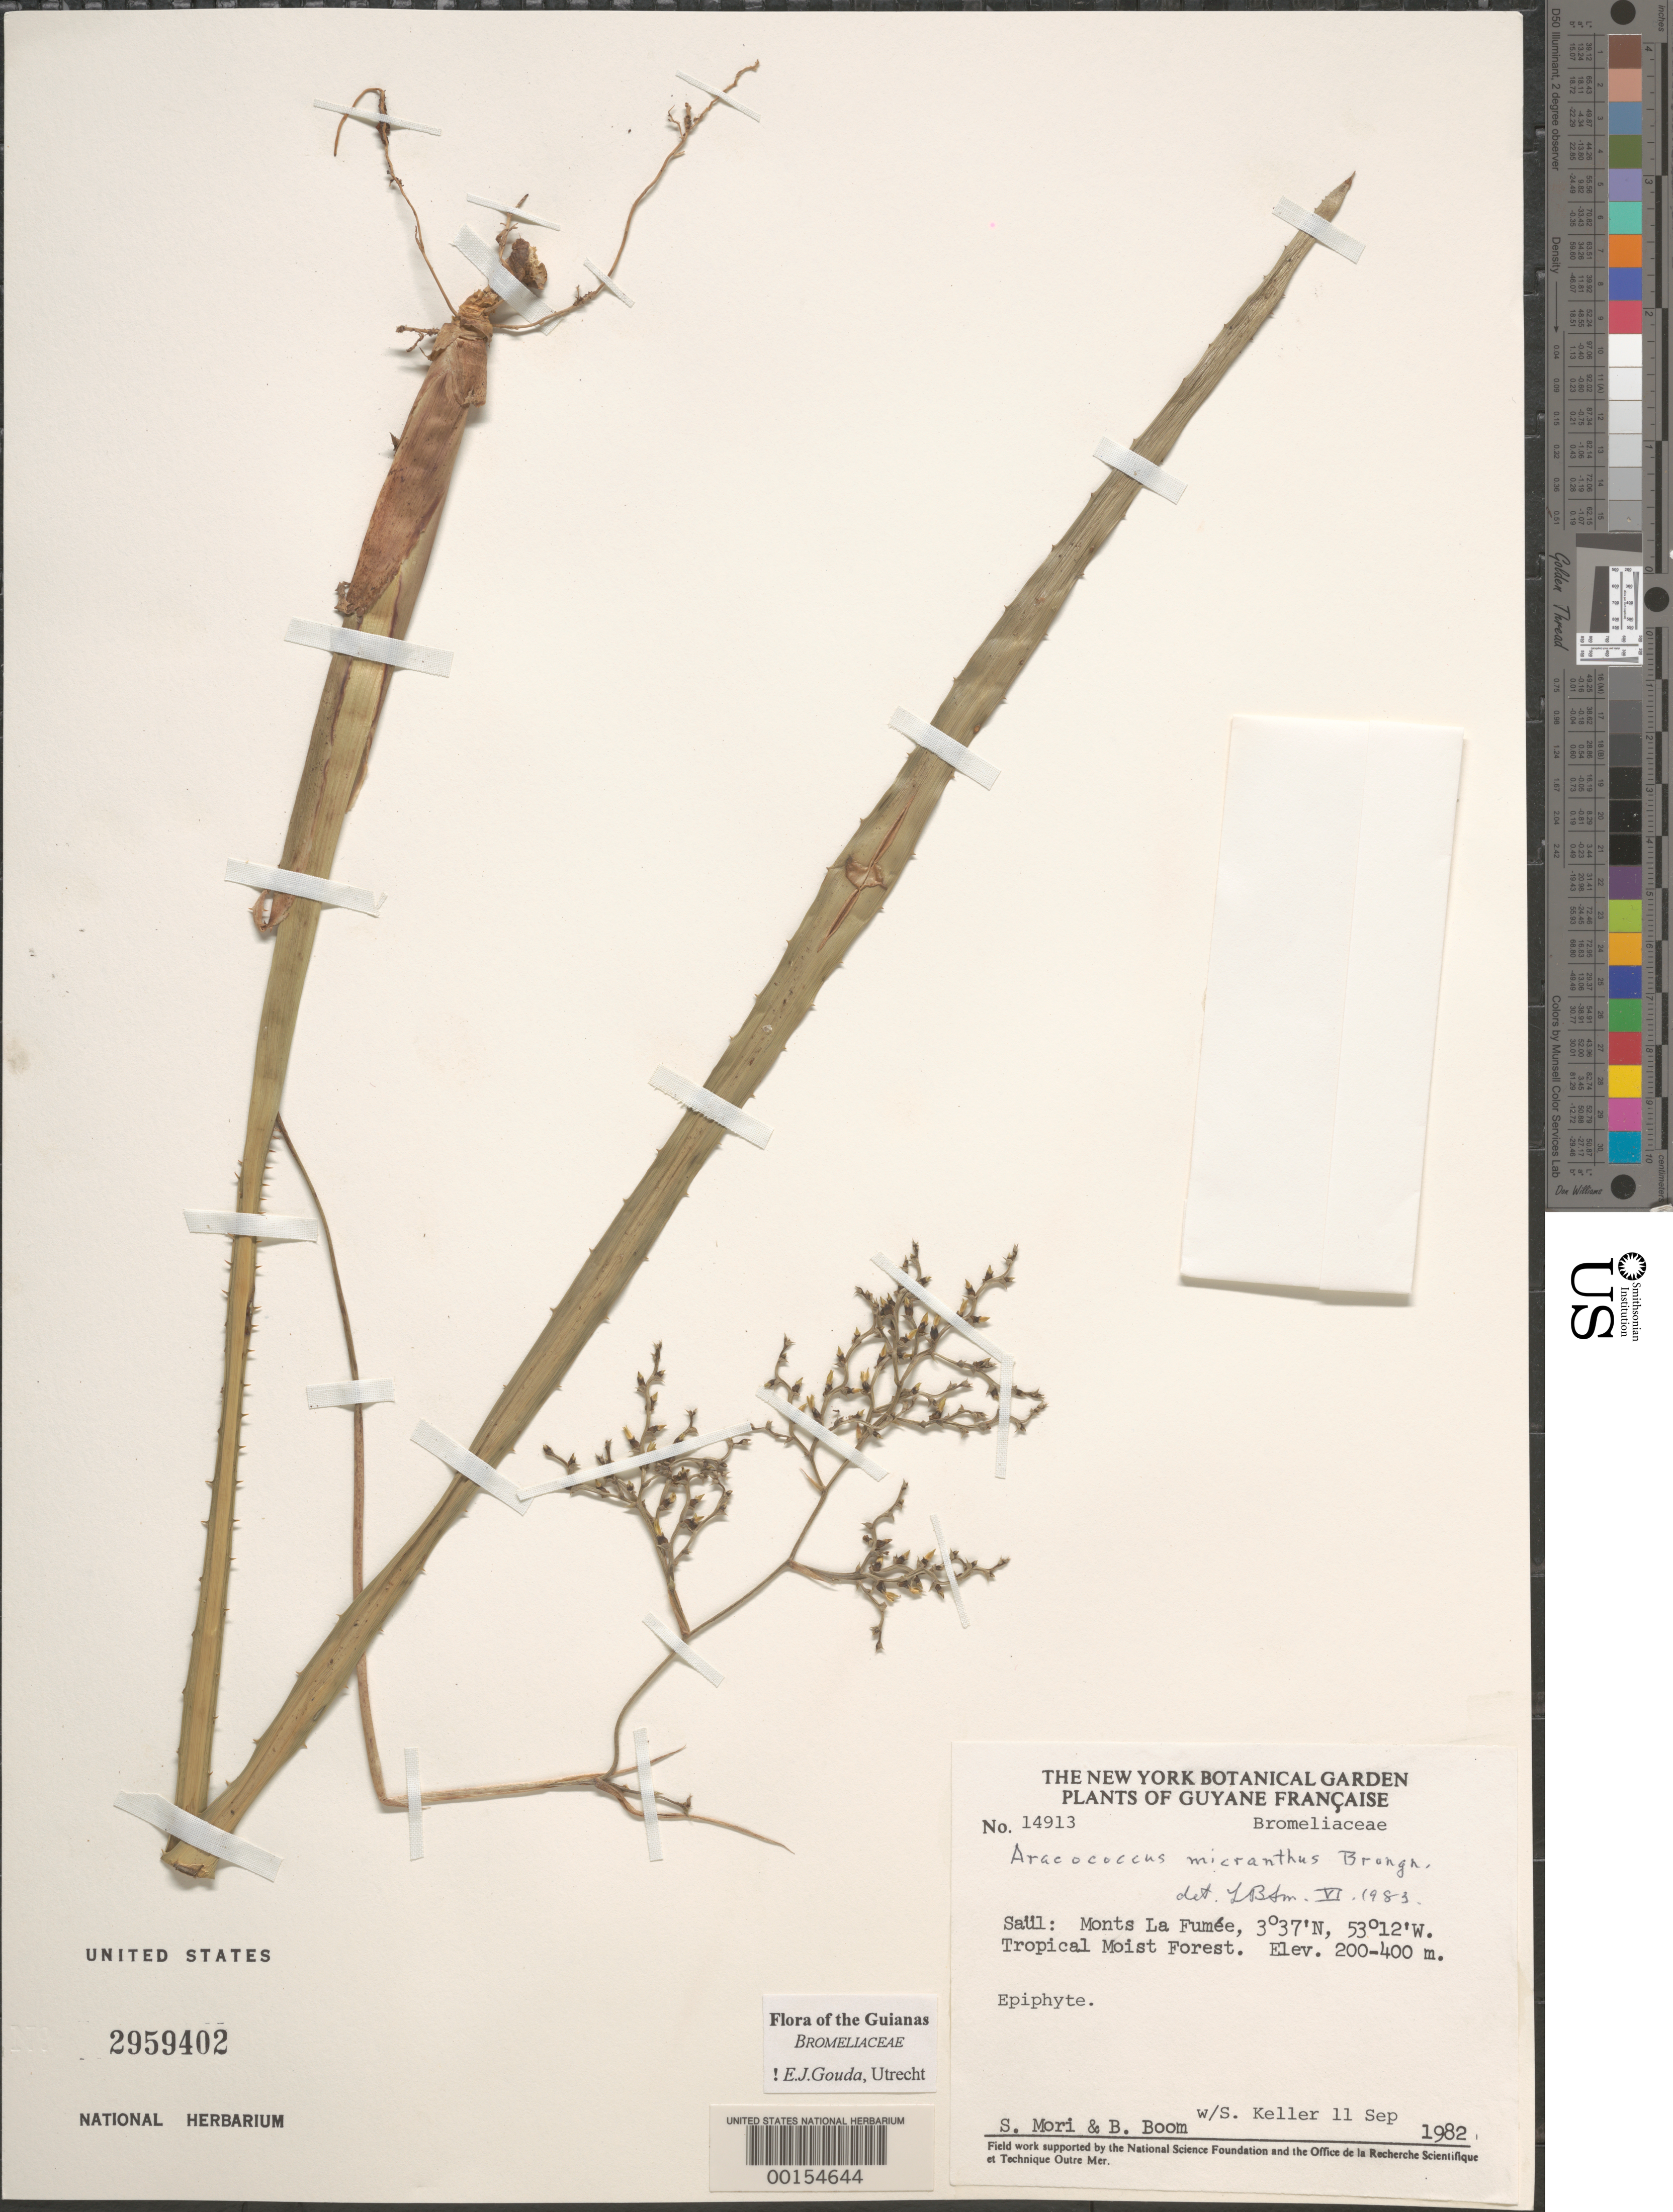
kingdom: Plantae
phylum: Tracheophyta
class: Liliopsida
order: Poales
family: Bromeliaceae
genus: Araeococcus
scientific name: Araeococcus micranthus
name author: Brongn.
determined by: Gouda, E. J.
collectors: S. Mori, B. M. Boom & S. Keller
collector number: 14913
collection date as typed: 11-Sep-82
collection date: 1982-09-11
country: French Guiana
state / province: Saint-Laurent-du-Maroni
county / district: Saül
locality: Saül, Monts La Fumée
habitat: Tropical moist forest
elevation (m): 200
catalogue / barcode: US 2959402